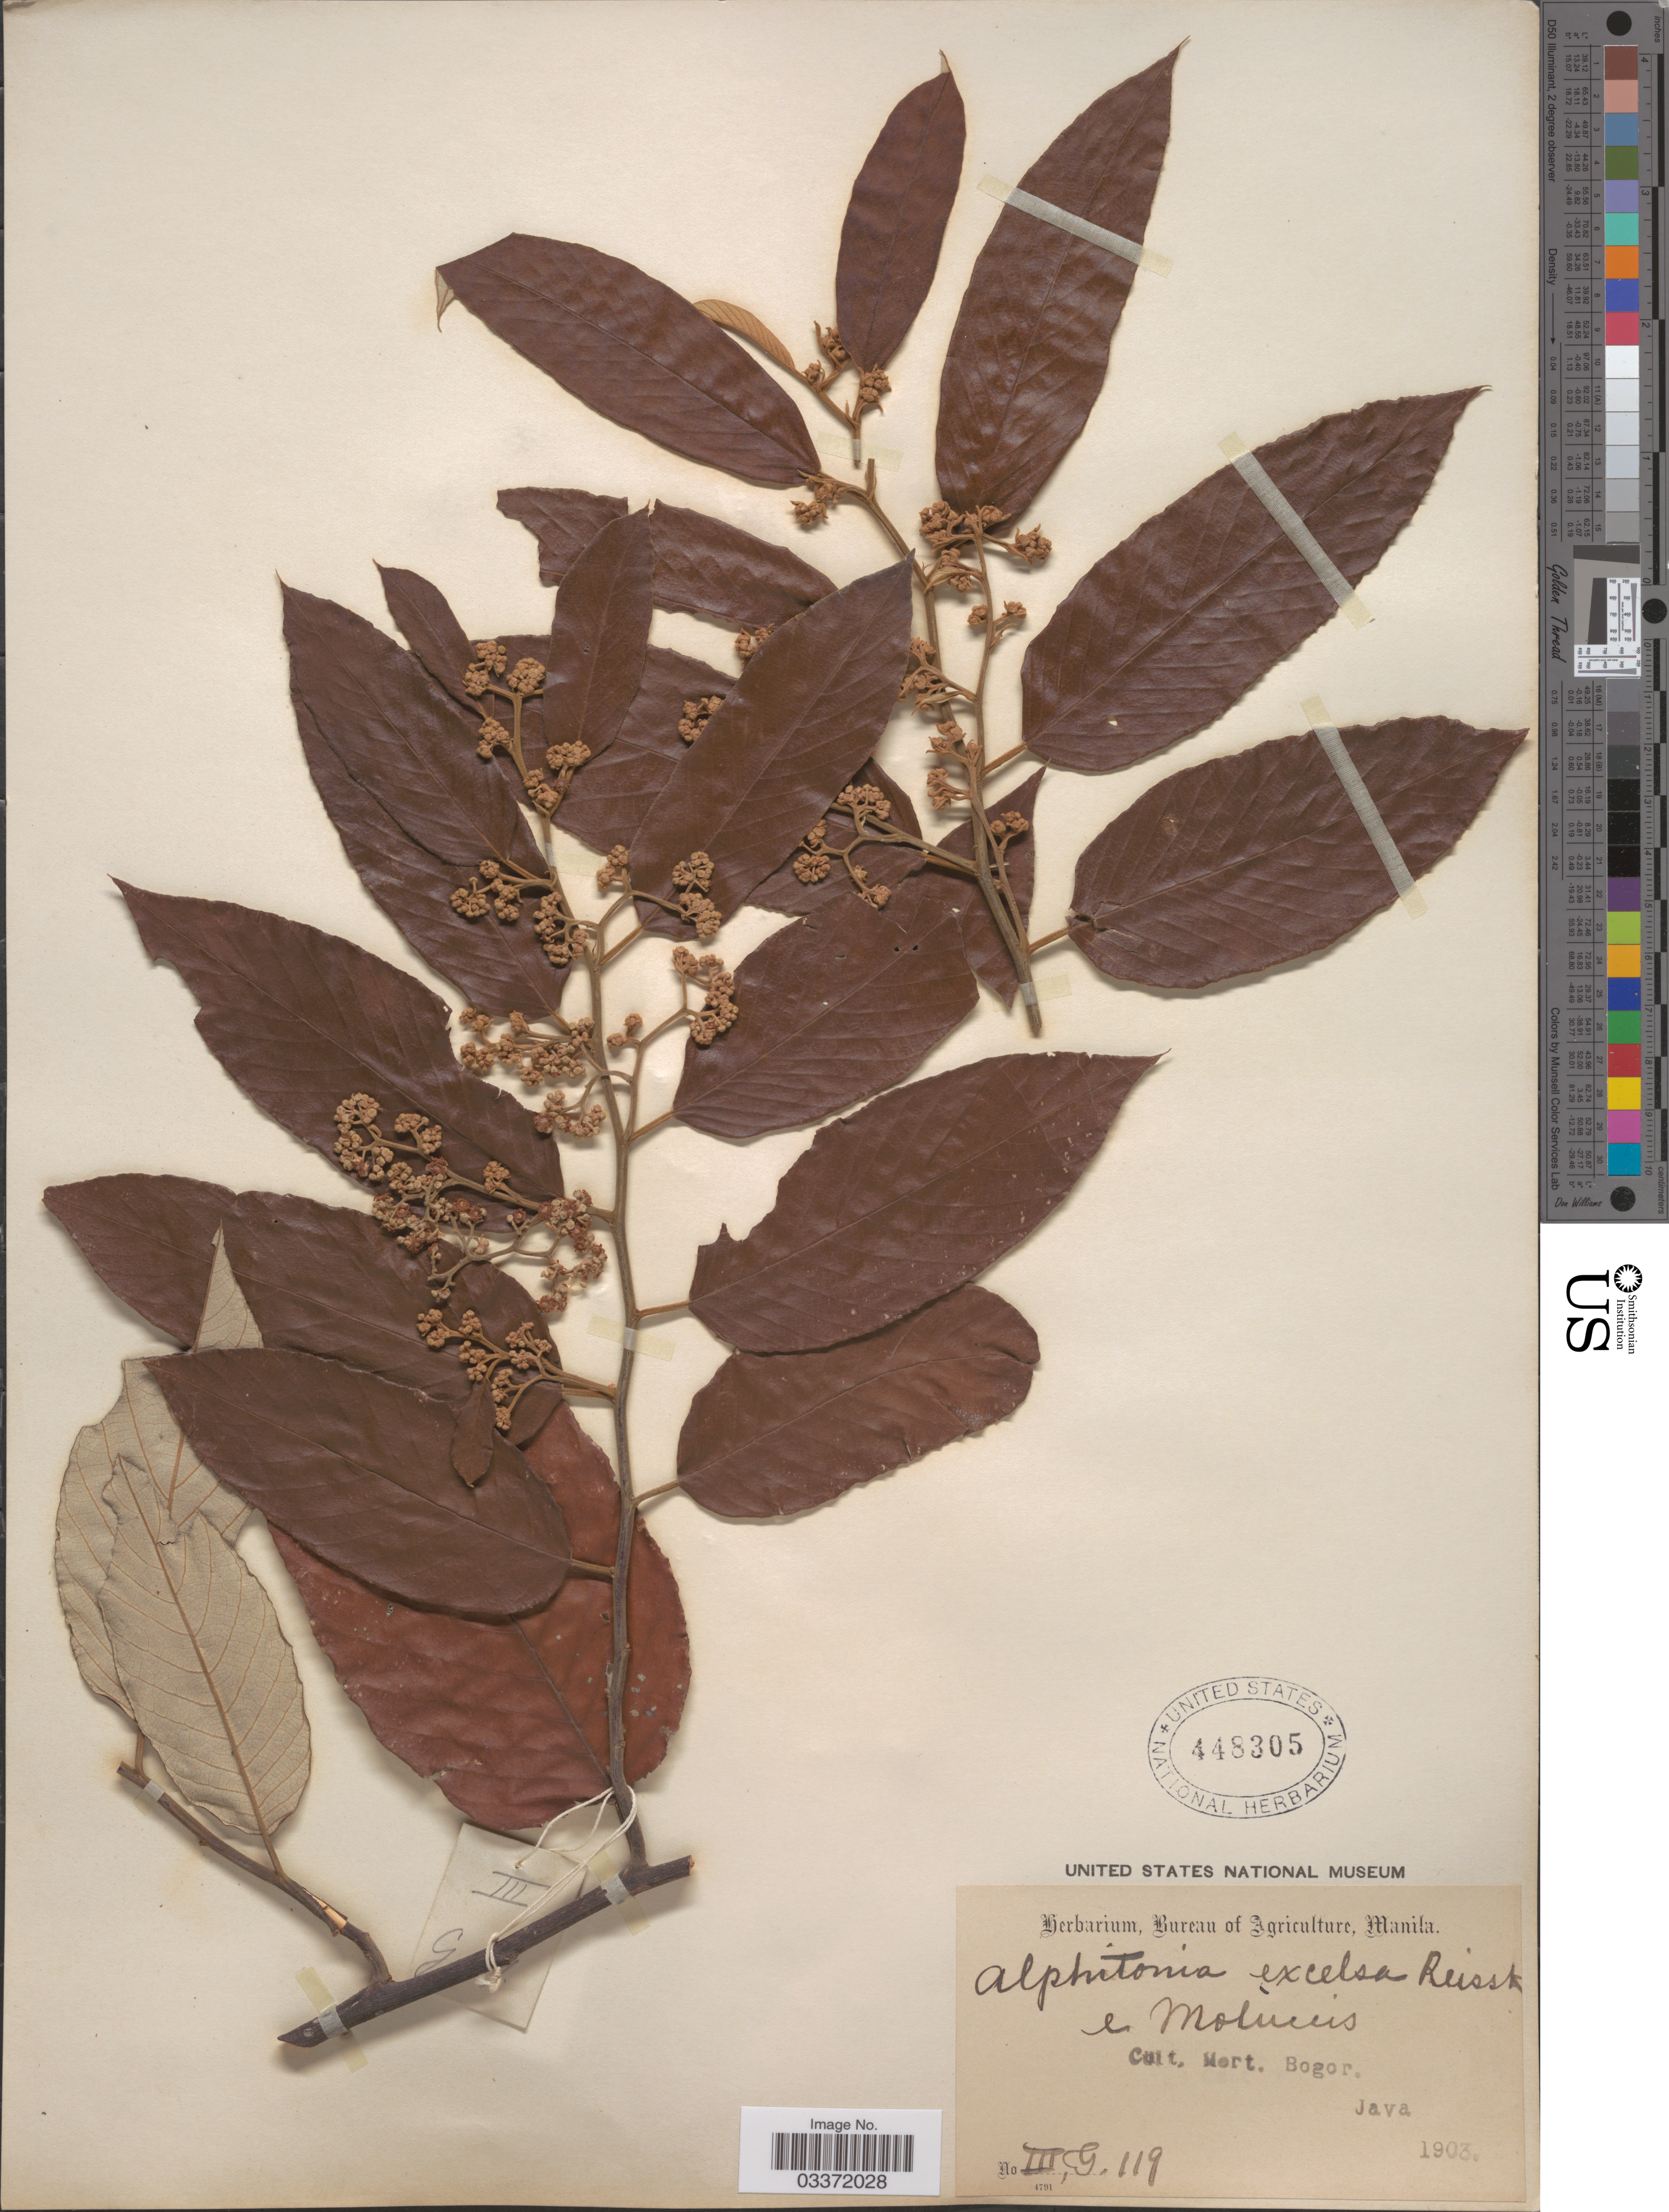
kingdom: Plantae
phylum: Tracheophyta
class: Magnoliopsida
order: Rosales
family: Rhamnaceae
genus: Alphitonia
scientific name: Alphitonia excelsa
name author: Reissek ex Endl.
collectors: Ex herb. Bureau of Agriculture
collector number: III,G.119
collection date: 1903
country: Indonesia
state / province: Java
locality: Cult. Hort. Bogor.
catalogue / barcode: US 448305